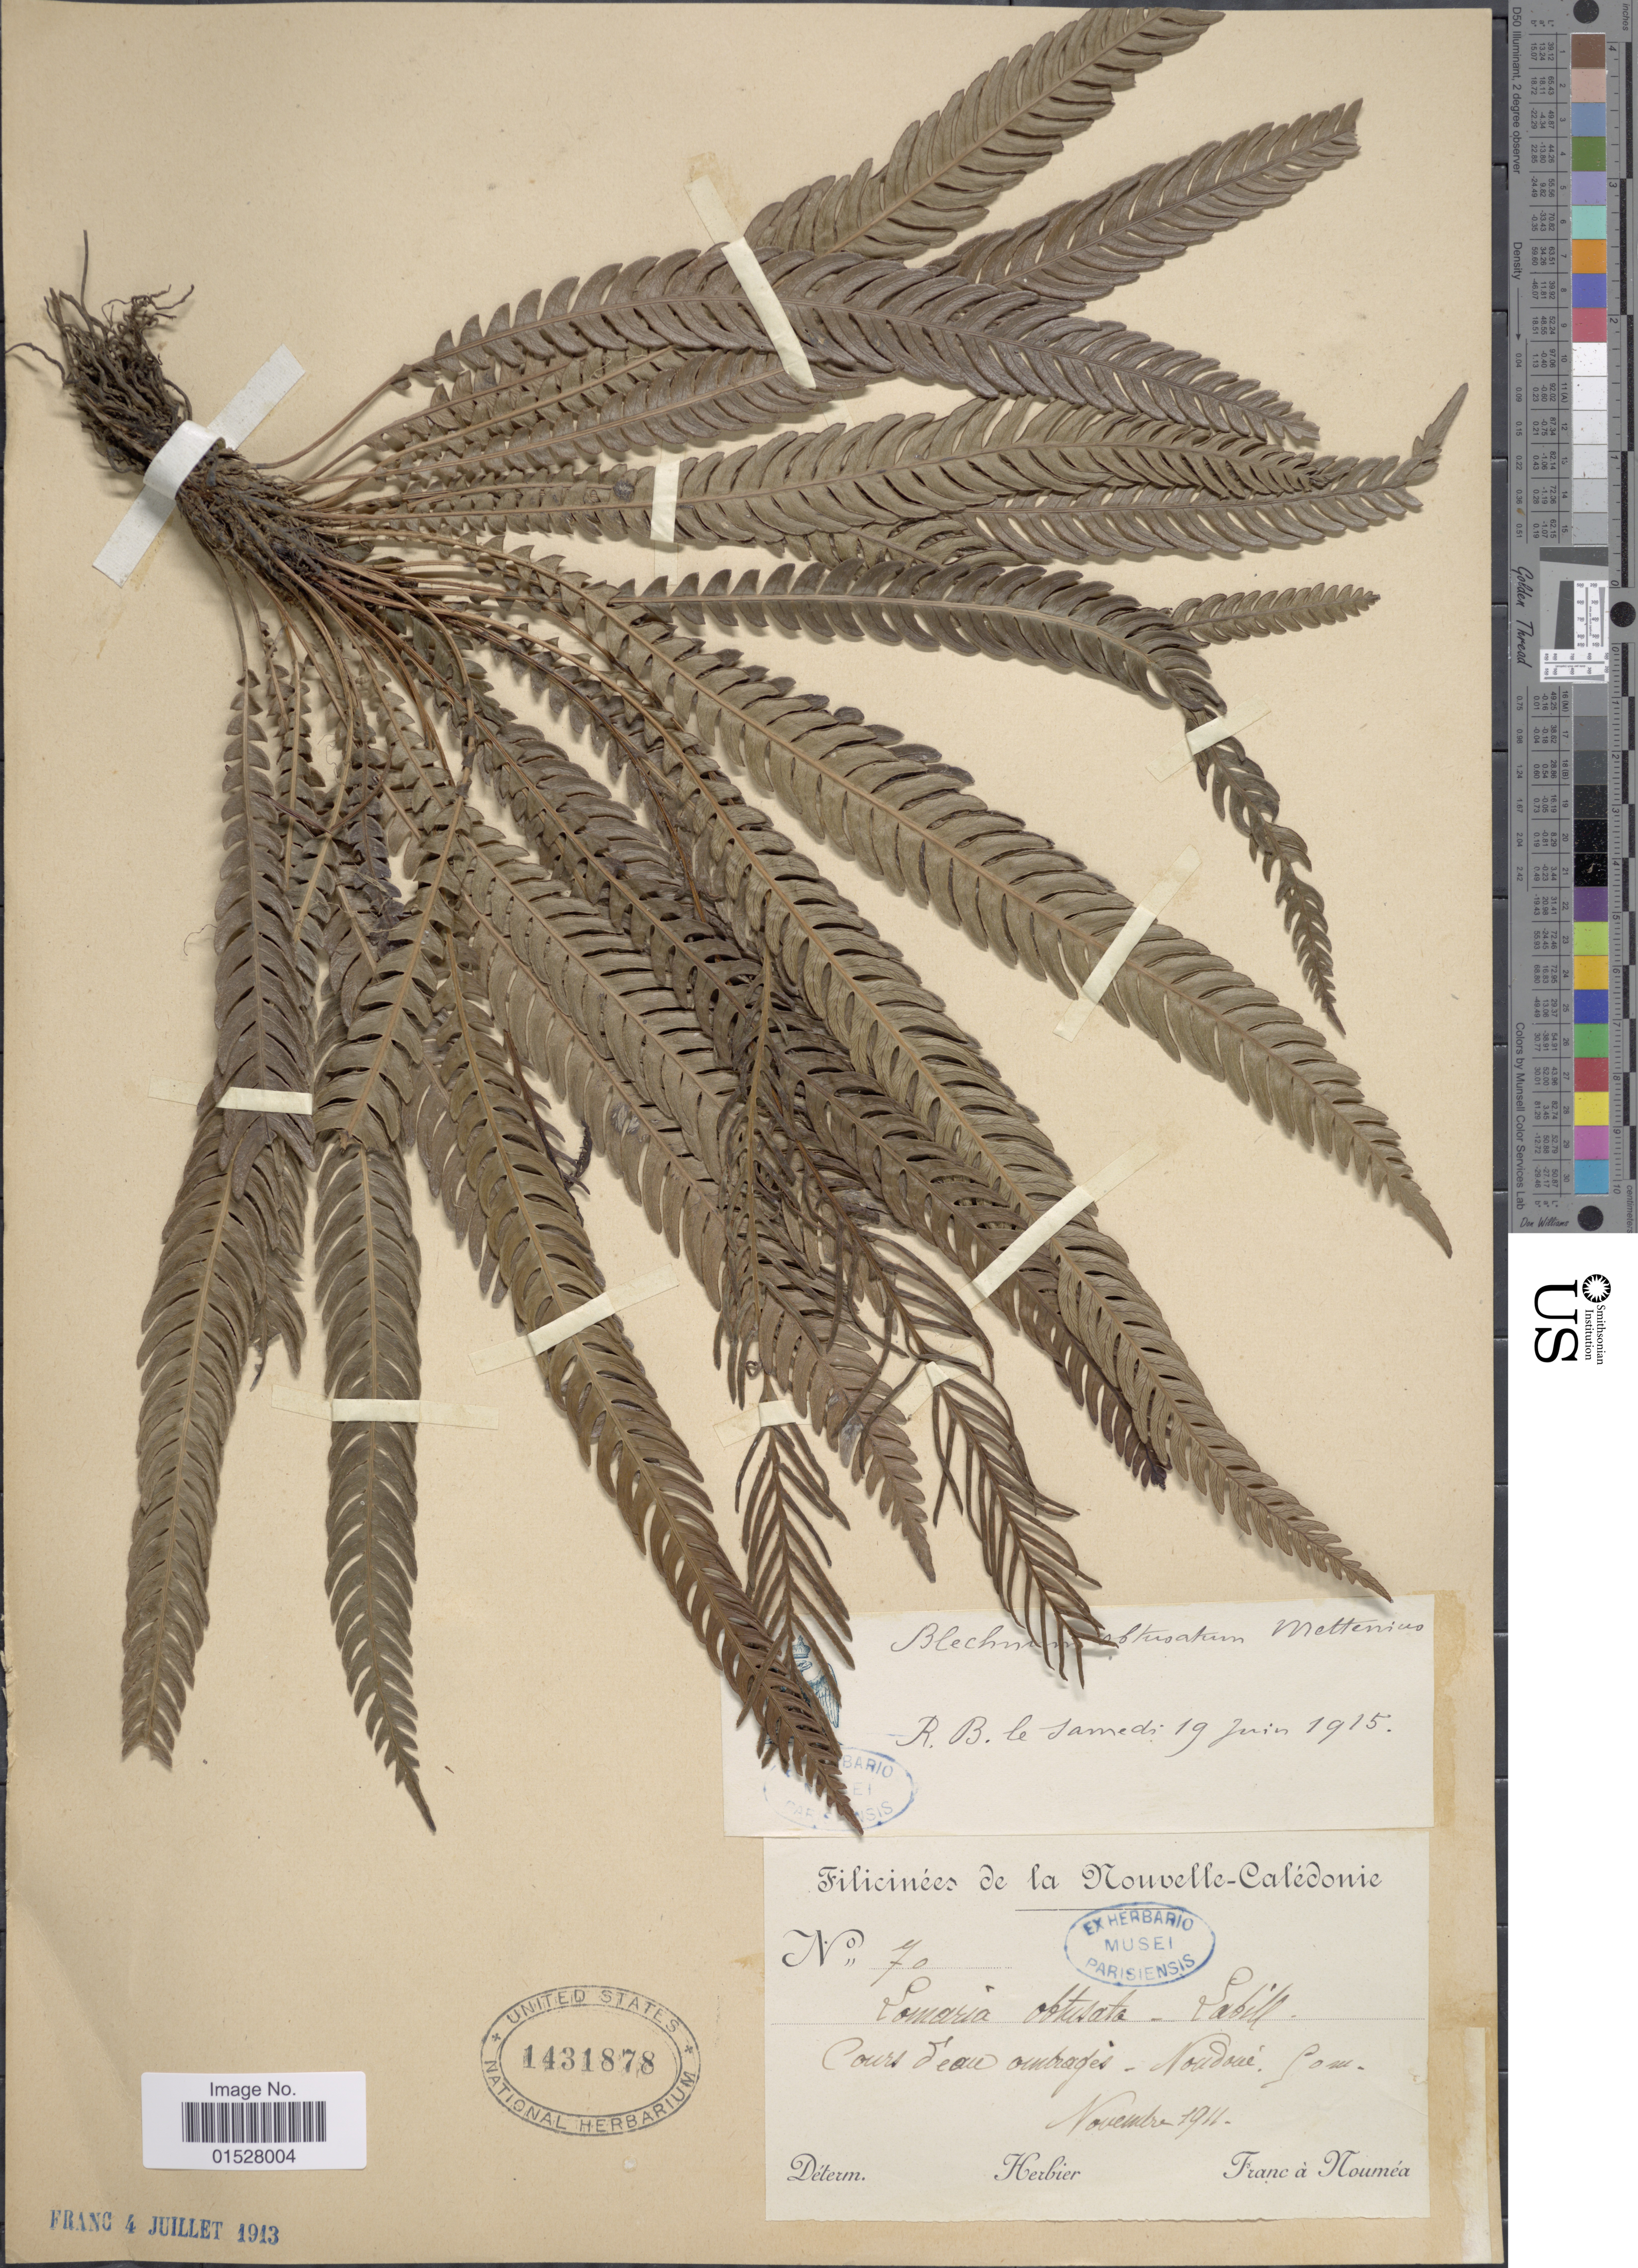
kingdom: Plantae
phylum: Tracheophyta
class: Polypodiopsida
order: Polypodiales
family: Blechnaceae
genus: Blechnum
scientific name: Blechnum obtusatum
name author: (Labill.) Mett.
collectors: Franc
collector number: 70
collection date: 1911-11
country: New Caledonia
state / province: South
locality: Cours d'eau ombrages-Noudoué.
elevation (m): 90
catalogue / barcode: US 1431878